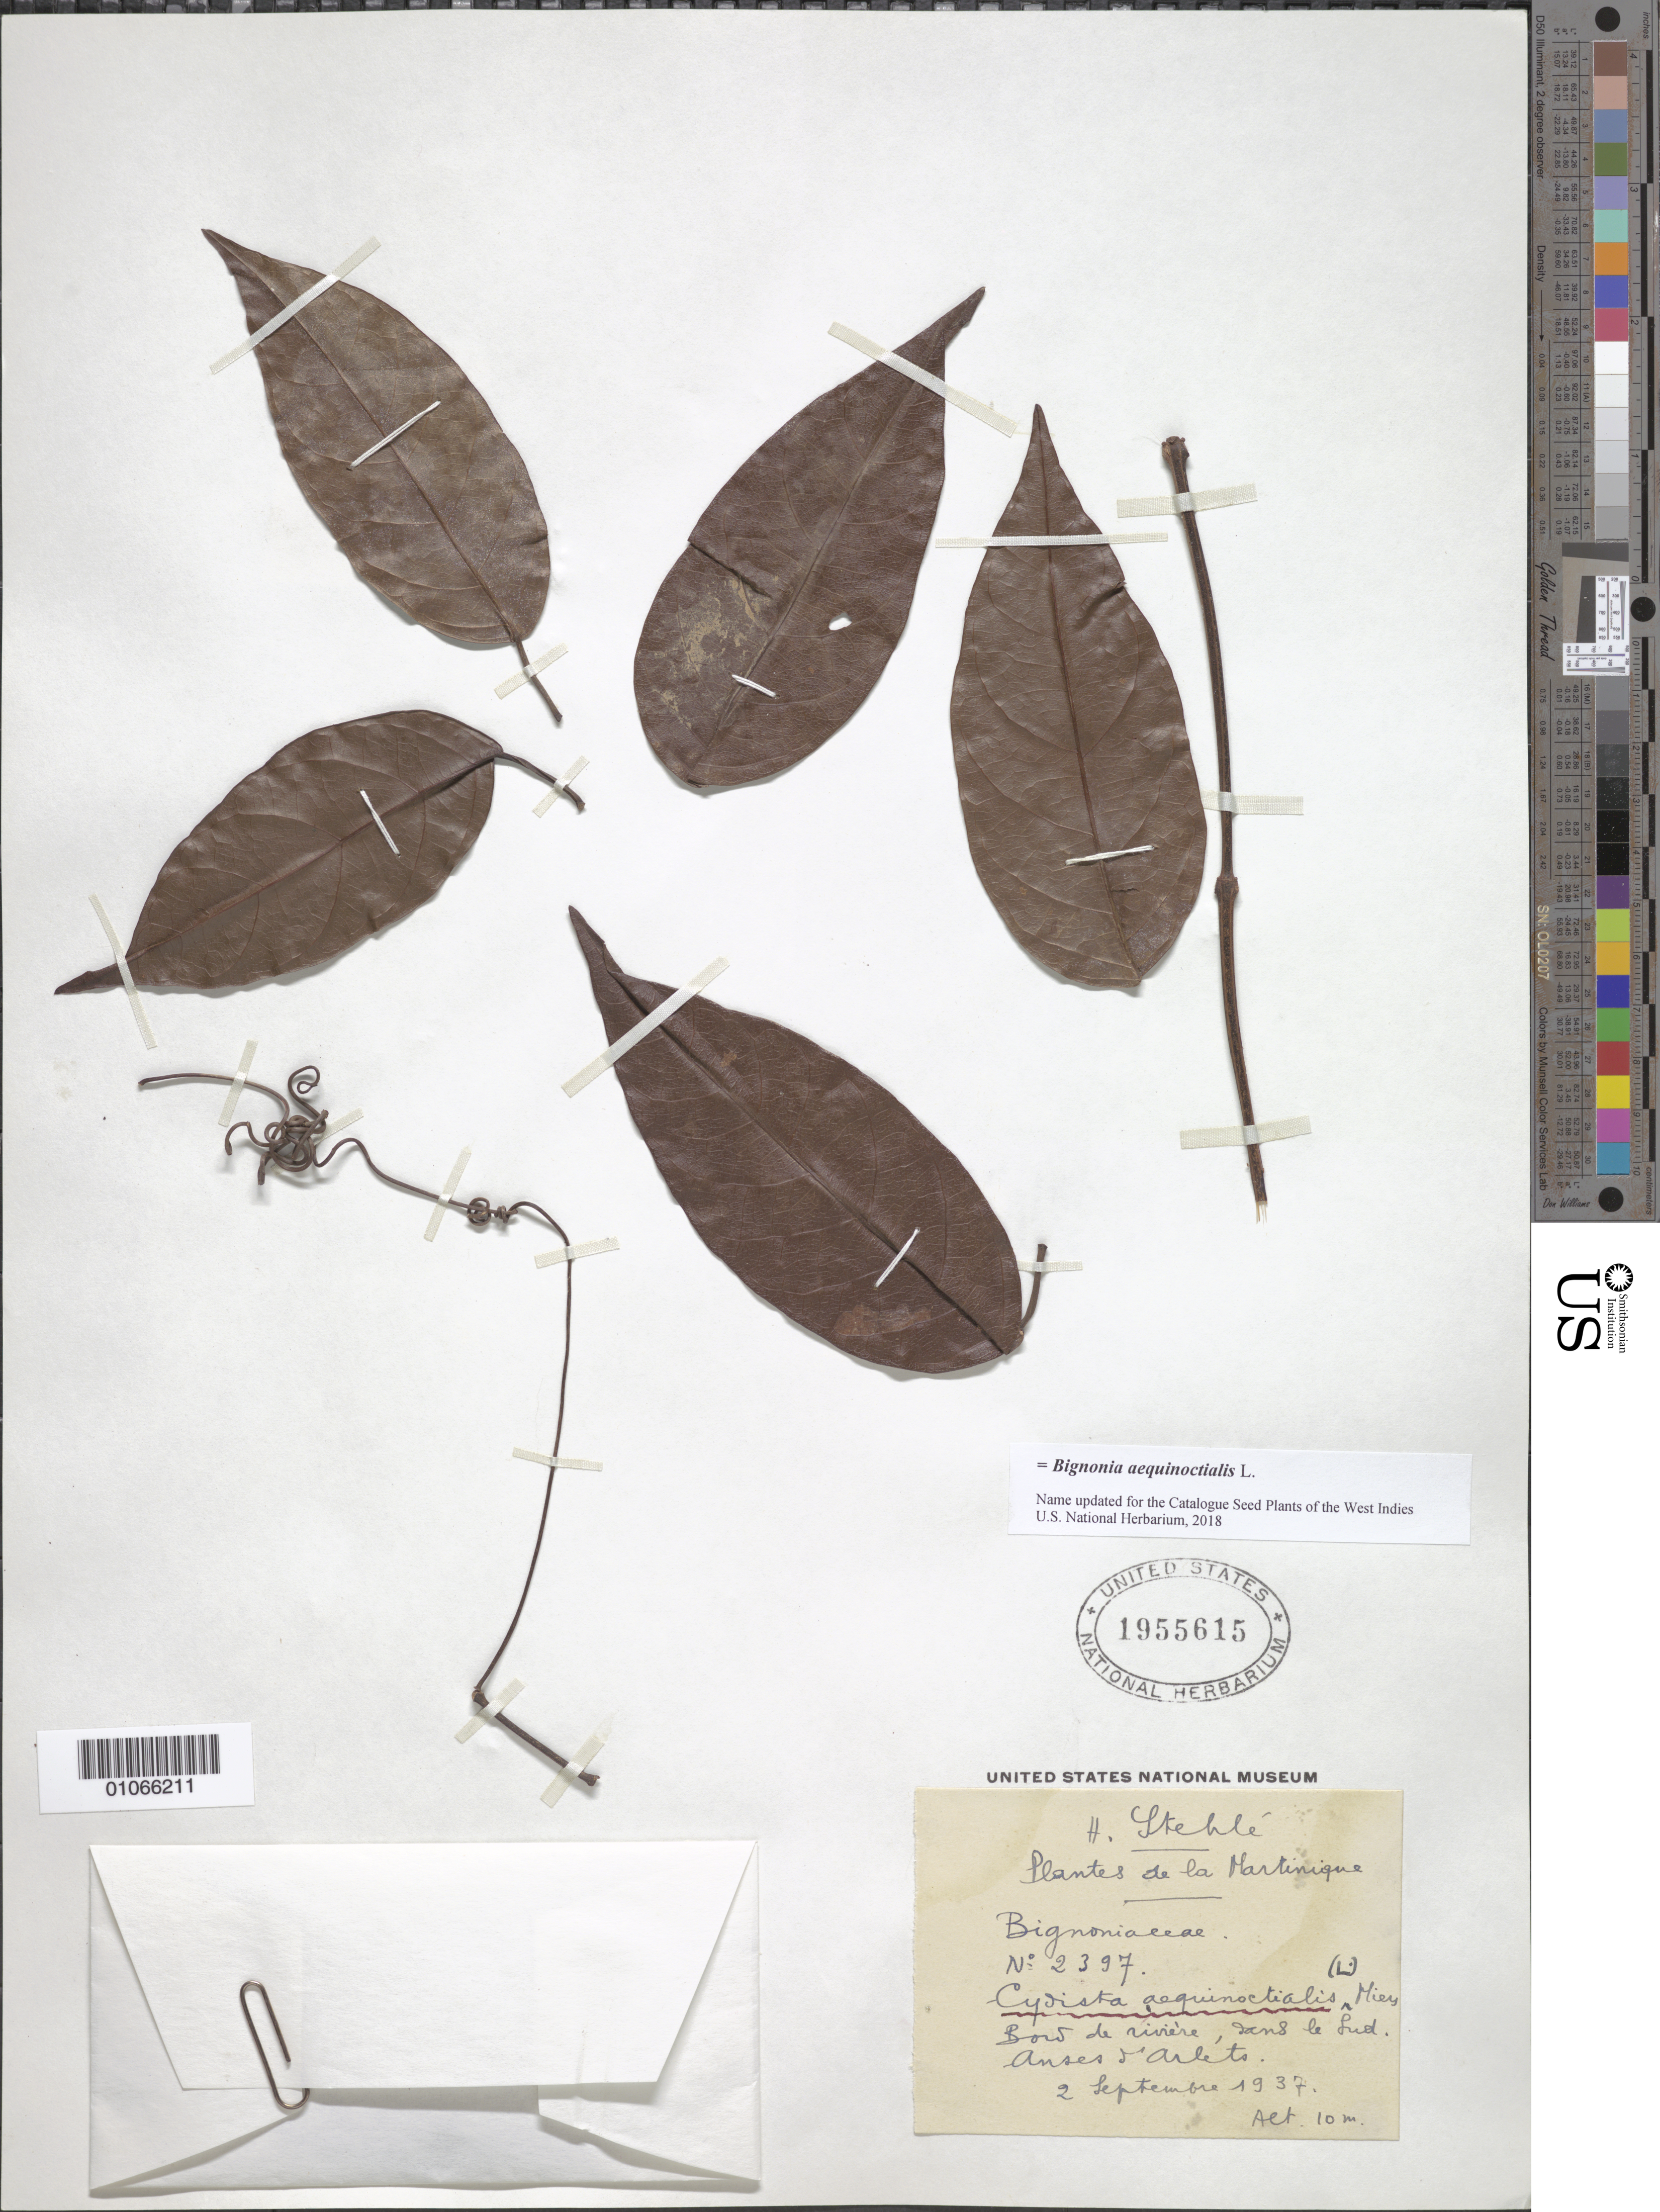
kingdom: Plantae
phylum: Tracheophyta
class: Magnoliopsida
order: Lamiales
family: Bignoniaceae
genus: Bignonia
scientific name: Bignonia aequinoctialis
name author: L.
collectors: H. Stehlé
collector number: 2397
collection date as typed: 02 Sep 1937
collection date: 1937-09-02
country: Martinique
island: Martinique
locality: Anses-d'Arlet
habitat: Bord de rivière, dans le Sud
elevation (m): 10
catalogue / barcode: US 1955615